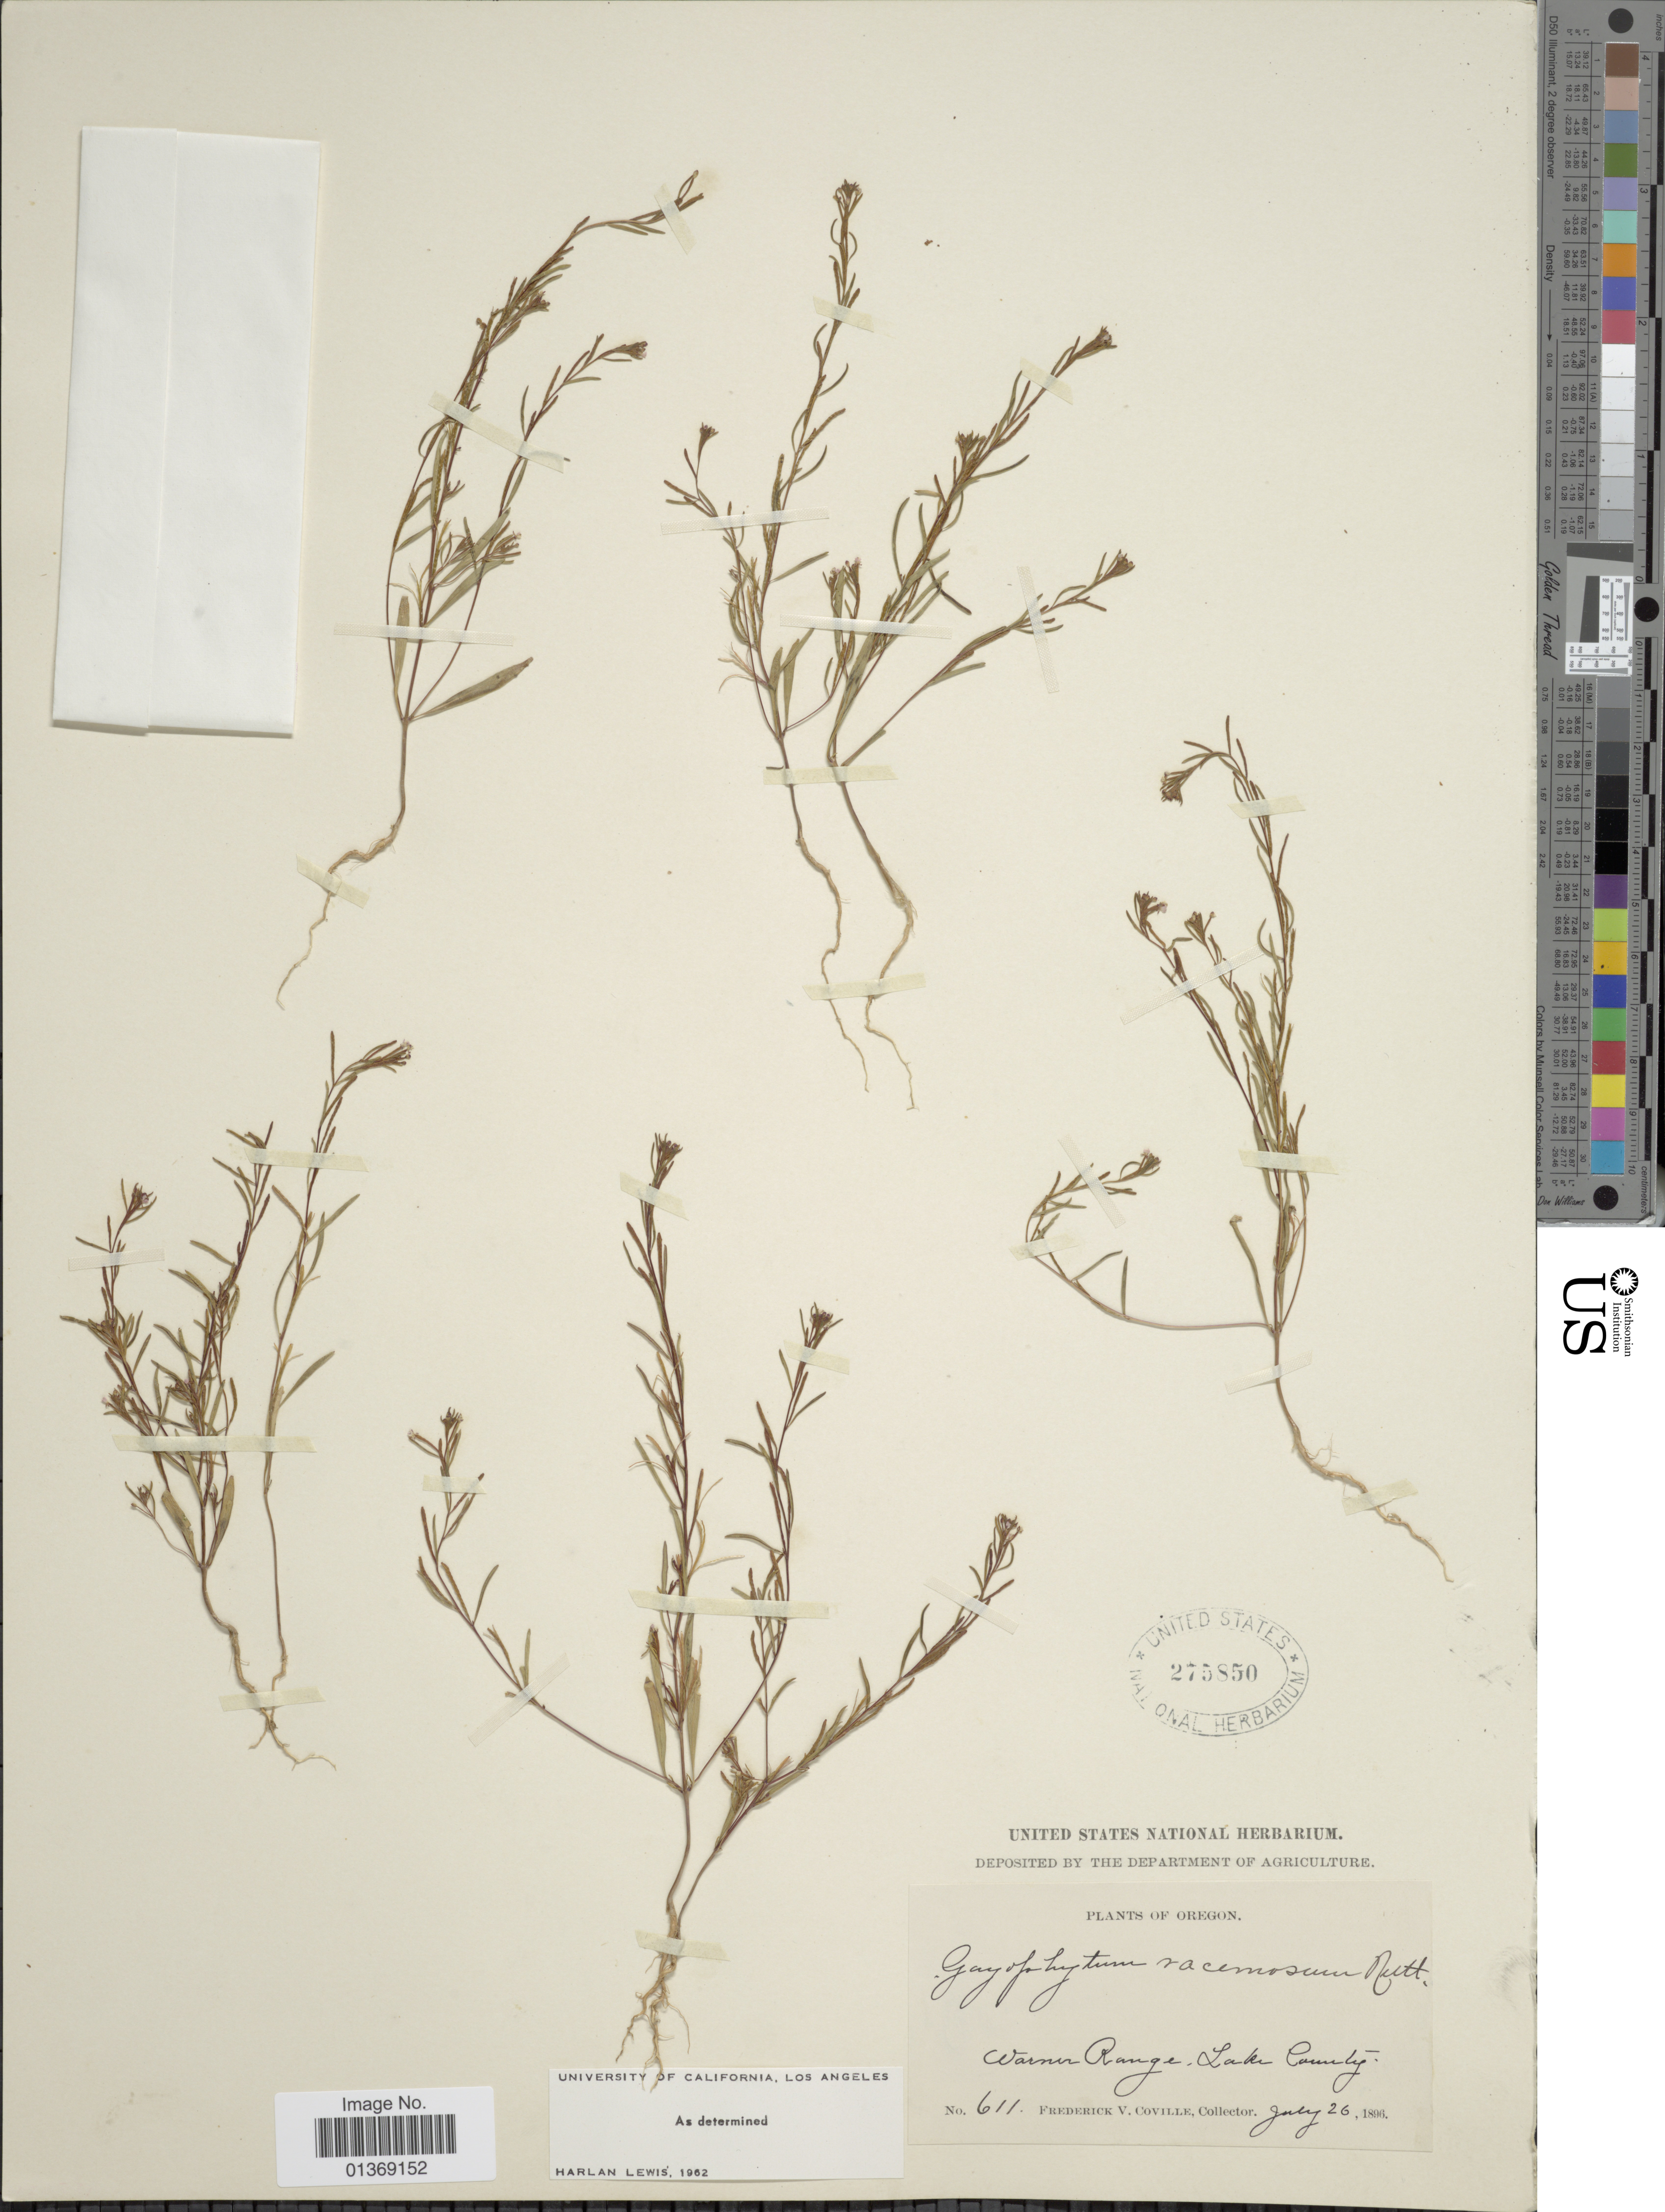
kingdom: Plantae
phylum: Tracheophyta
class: Magnoliopsida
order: Myrtales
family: Onagraceae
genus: Gayophytum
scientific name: Gayophytum racemosum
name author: Torr. & A. Gray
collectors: F. V. Coville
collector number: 611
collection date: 1896-07-26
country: United States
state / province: Oregon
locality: Warner Range, Lake County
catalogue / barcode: US 275850